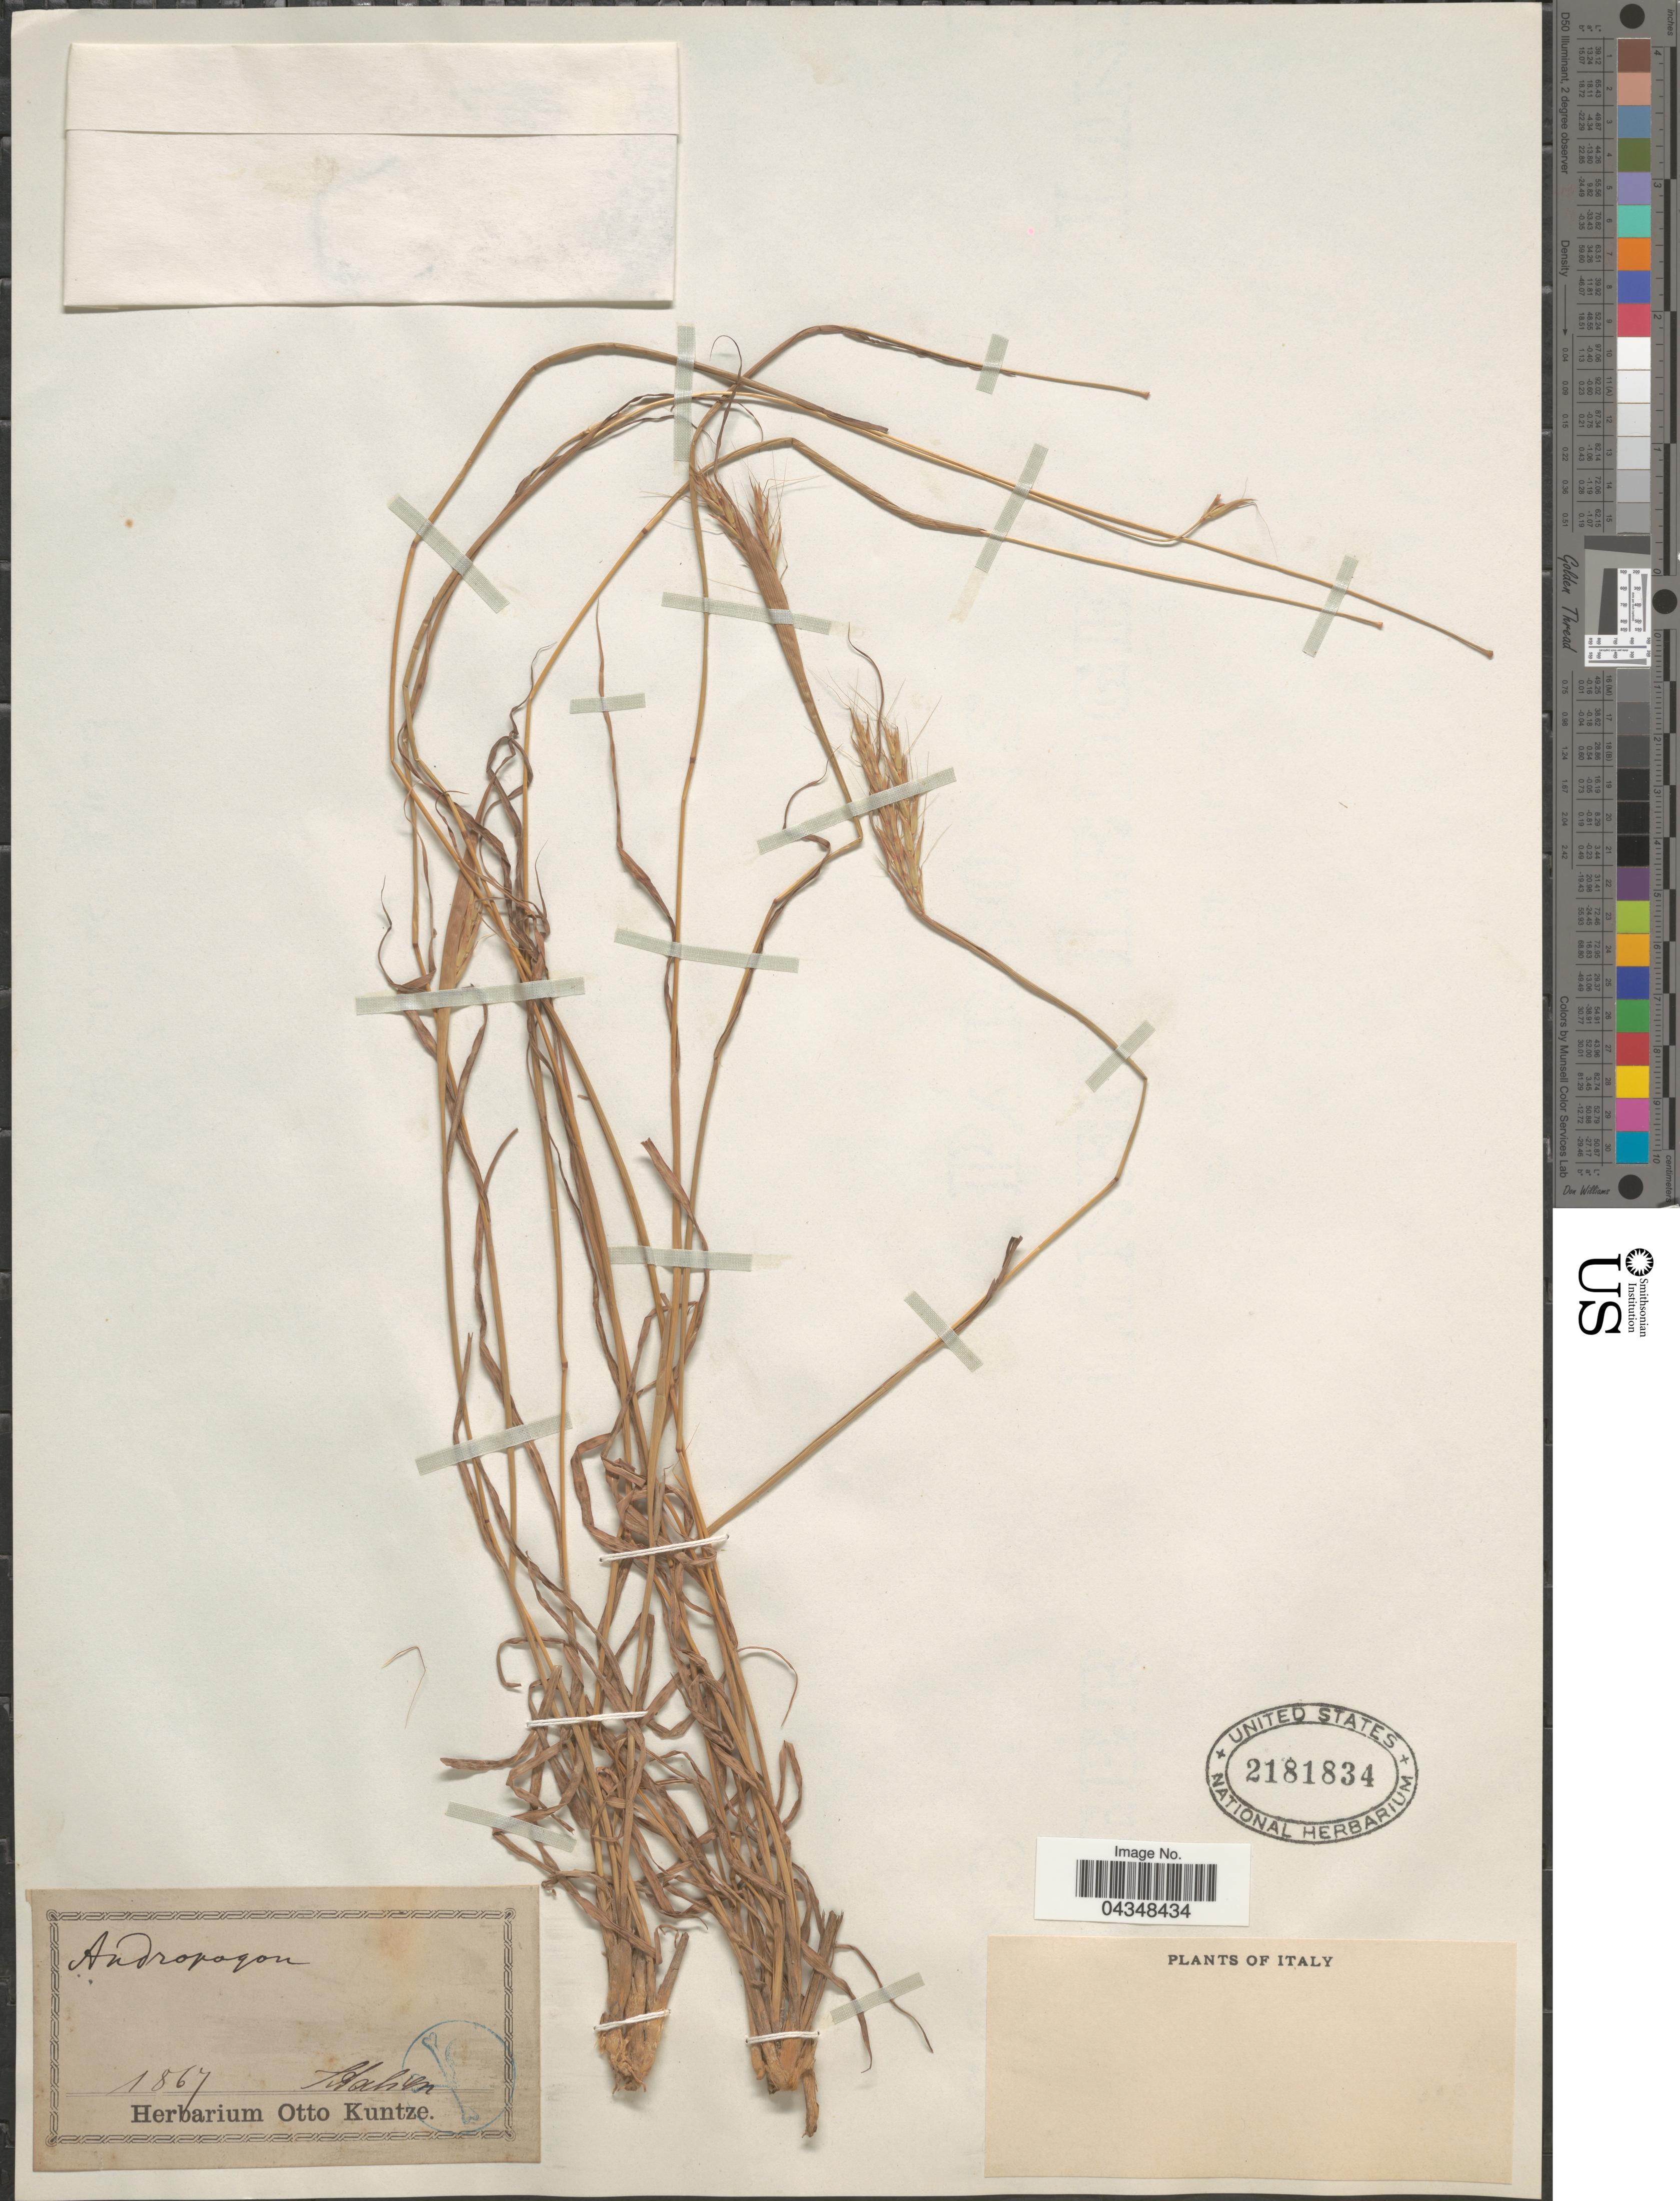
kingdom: Plantae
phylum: Tracheophyta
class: Liliopsida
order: Poales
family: Poaceae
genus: Bothriochloa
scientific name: Bothriochloa sp.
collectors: ex herb. Otto Kuntze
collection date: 1867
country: Italy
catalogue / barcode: US 2181834